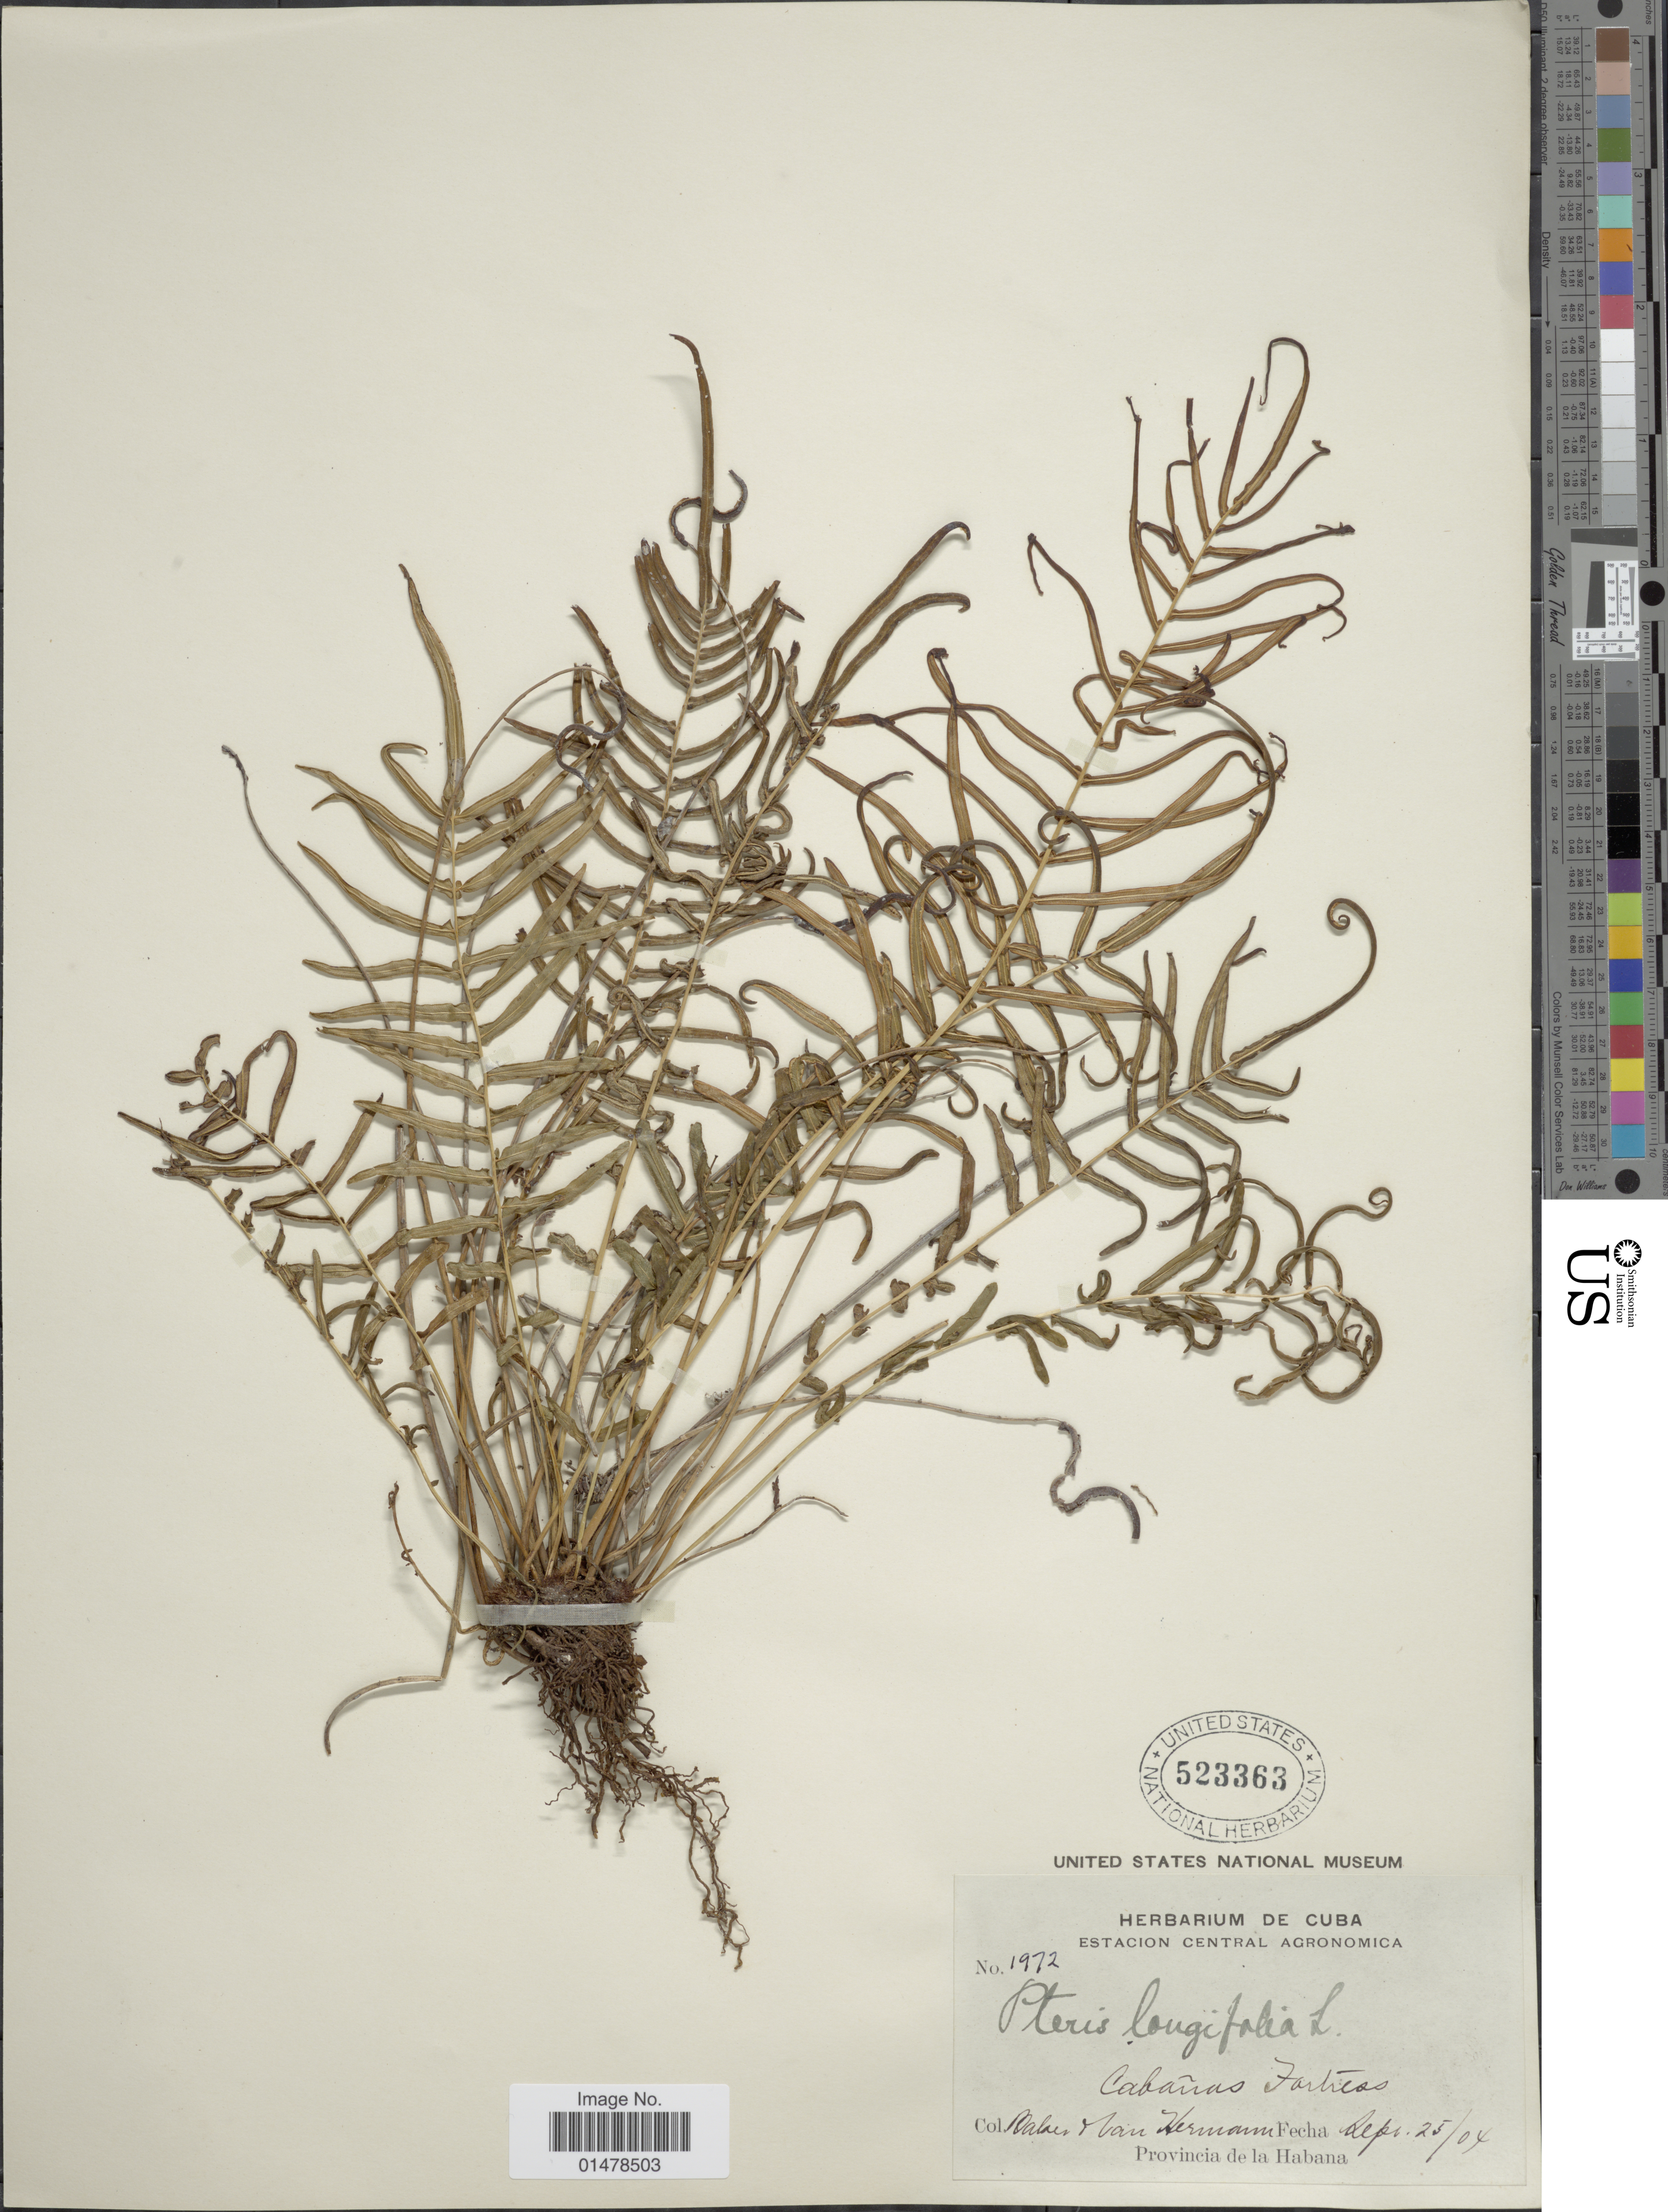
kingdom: Plantae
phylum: Tracheophyta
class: Polypodiopsida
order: Polypodiales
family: Pteridaceae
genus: Pteris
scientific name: Pteris bahamenis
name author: (J. Agardh) Fée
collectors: -- Baker & Van Hermann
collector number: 1972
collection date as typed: Transcribed d/m/y: 25/9/4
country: Cuba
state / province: La Habana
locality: Cabanas Fortress, Provincia Habana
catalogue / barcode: US 523363